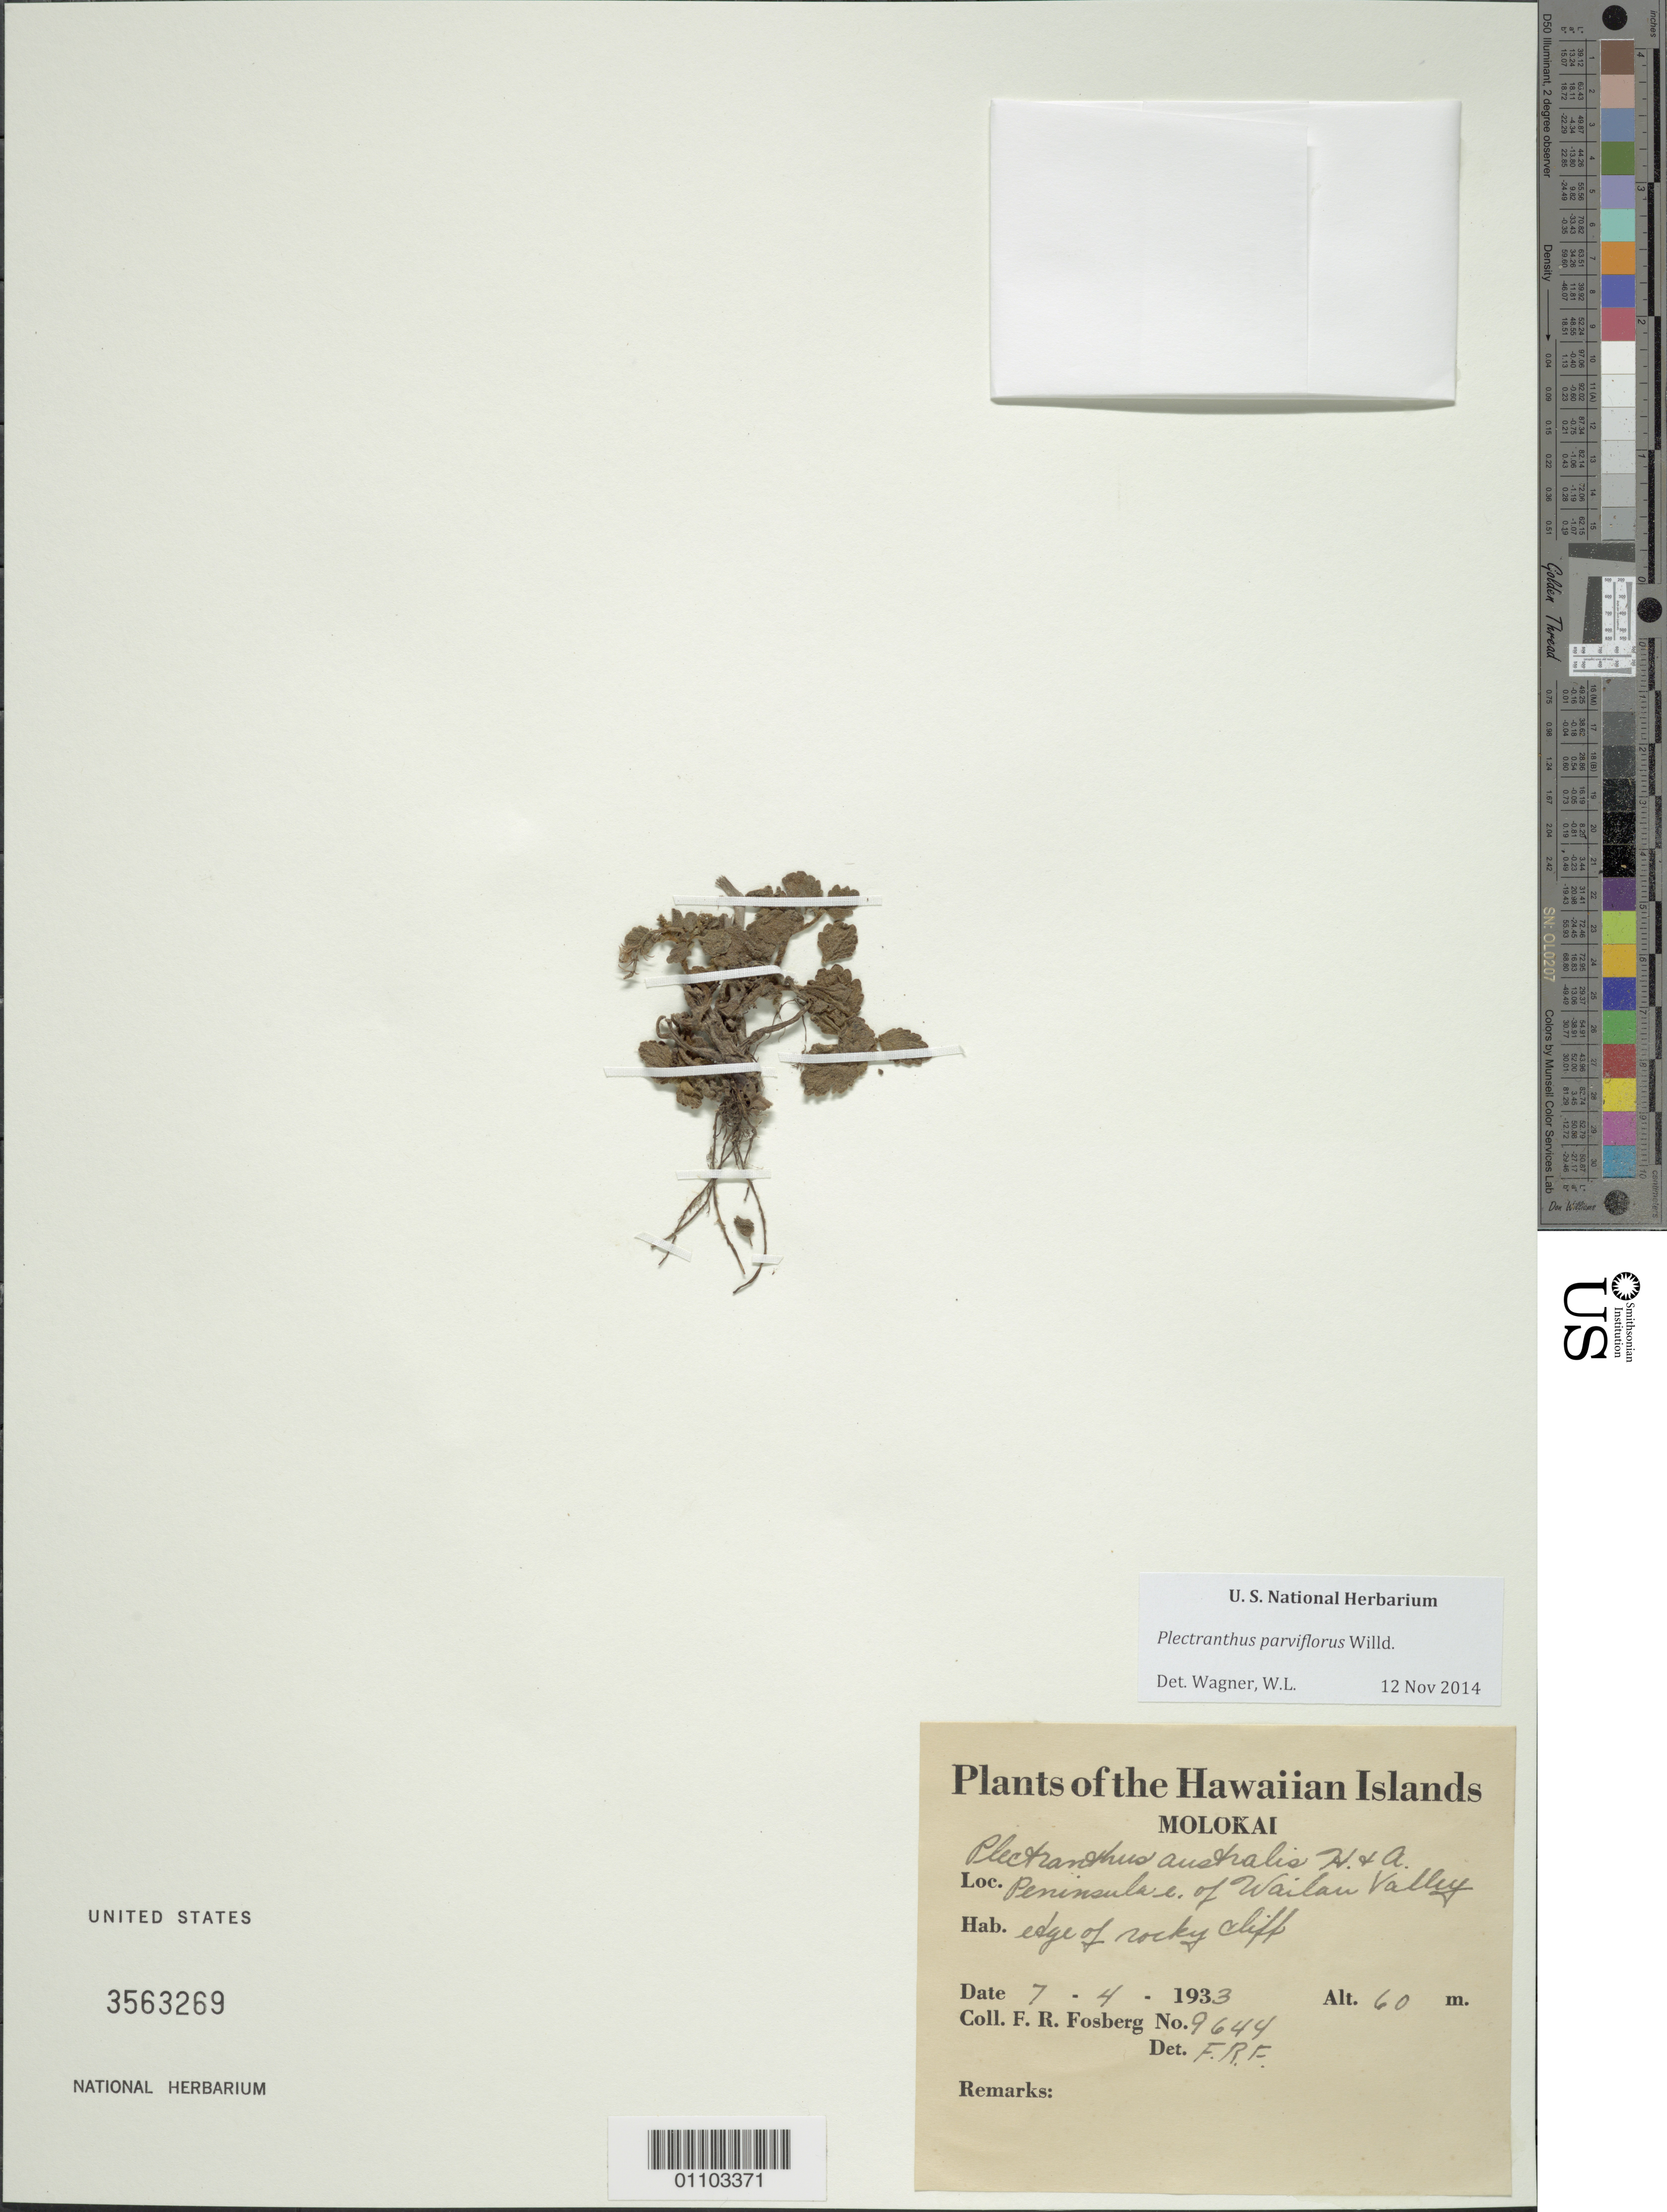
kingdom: Plantae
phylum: Tracheophyta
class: Magnoliopsida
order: Lamiales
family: Lamiaceae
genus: Coleus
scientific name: Coleus australis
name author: (Br.) A.J. Paton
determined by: Wagner, W. L., (BOT), Smithsonian Institution - National Museum of Natural History (UNITED STATES)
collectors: F. R. Fosberg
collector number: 9644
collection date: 1933-07-04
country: United States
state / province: Hawaii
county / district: Maui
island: Moloka'i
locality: peninsula E of Wailau Valley, Molokai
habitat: Edge of rocky cliff.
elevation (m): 60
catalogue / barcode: US 3563269